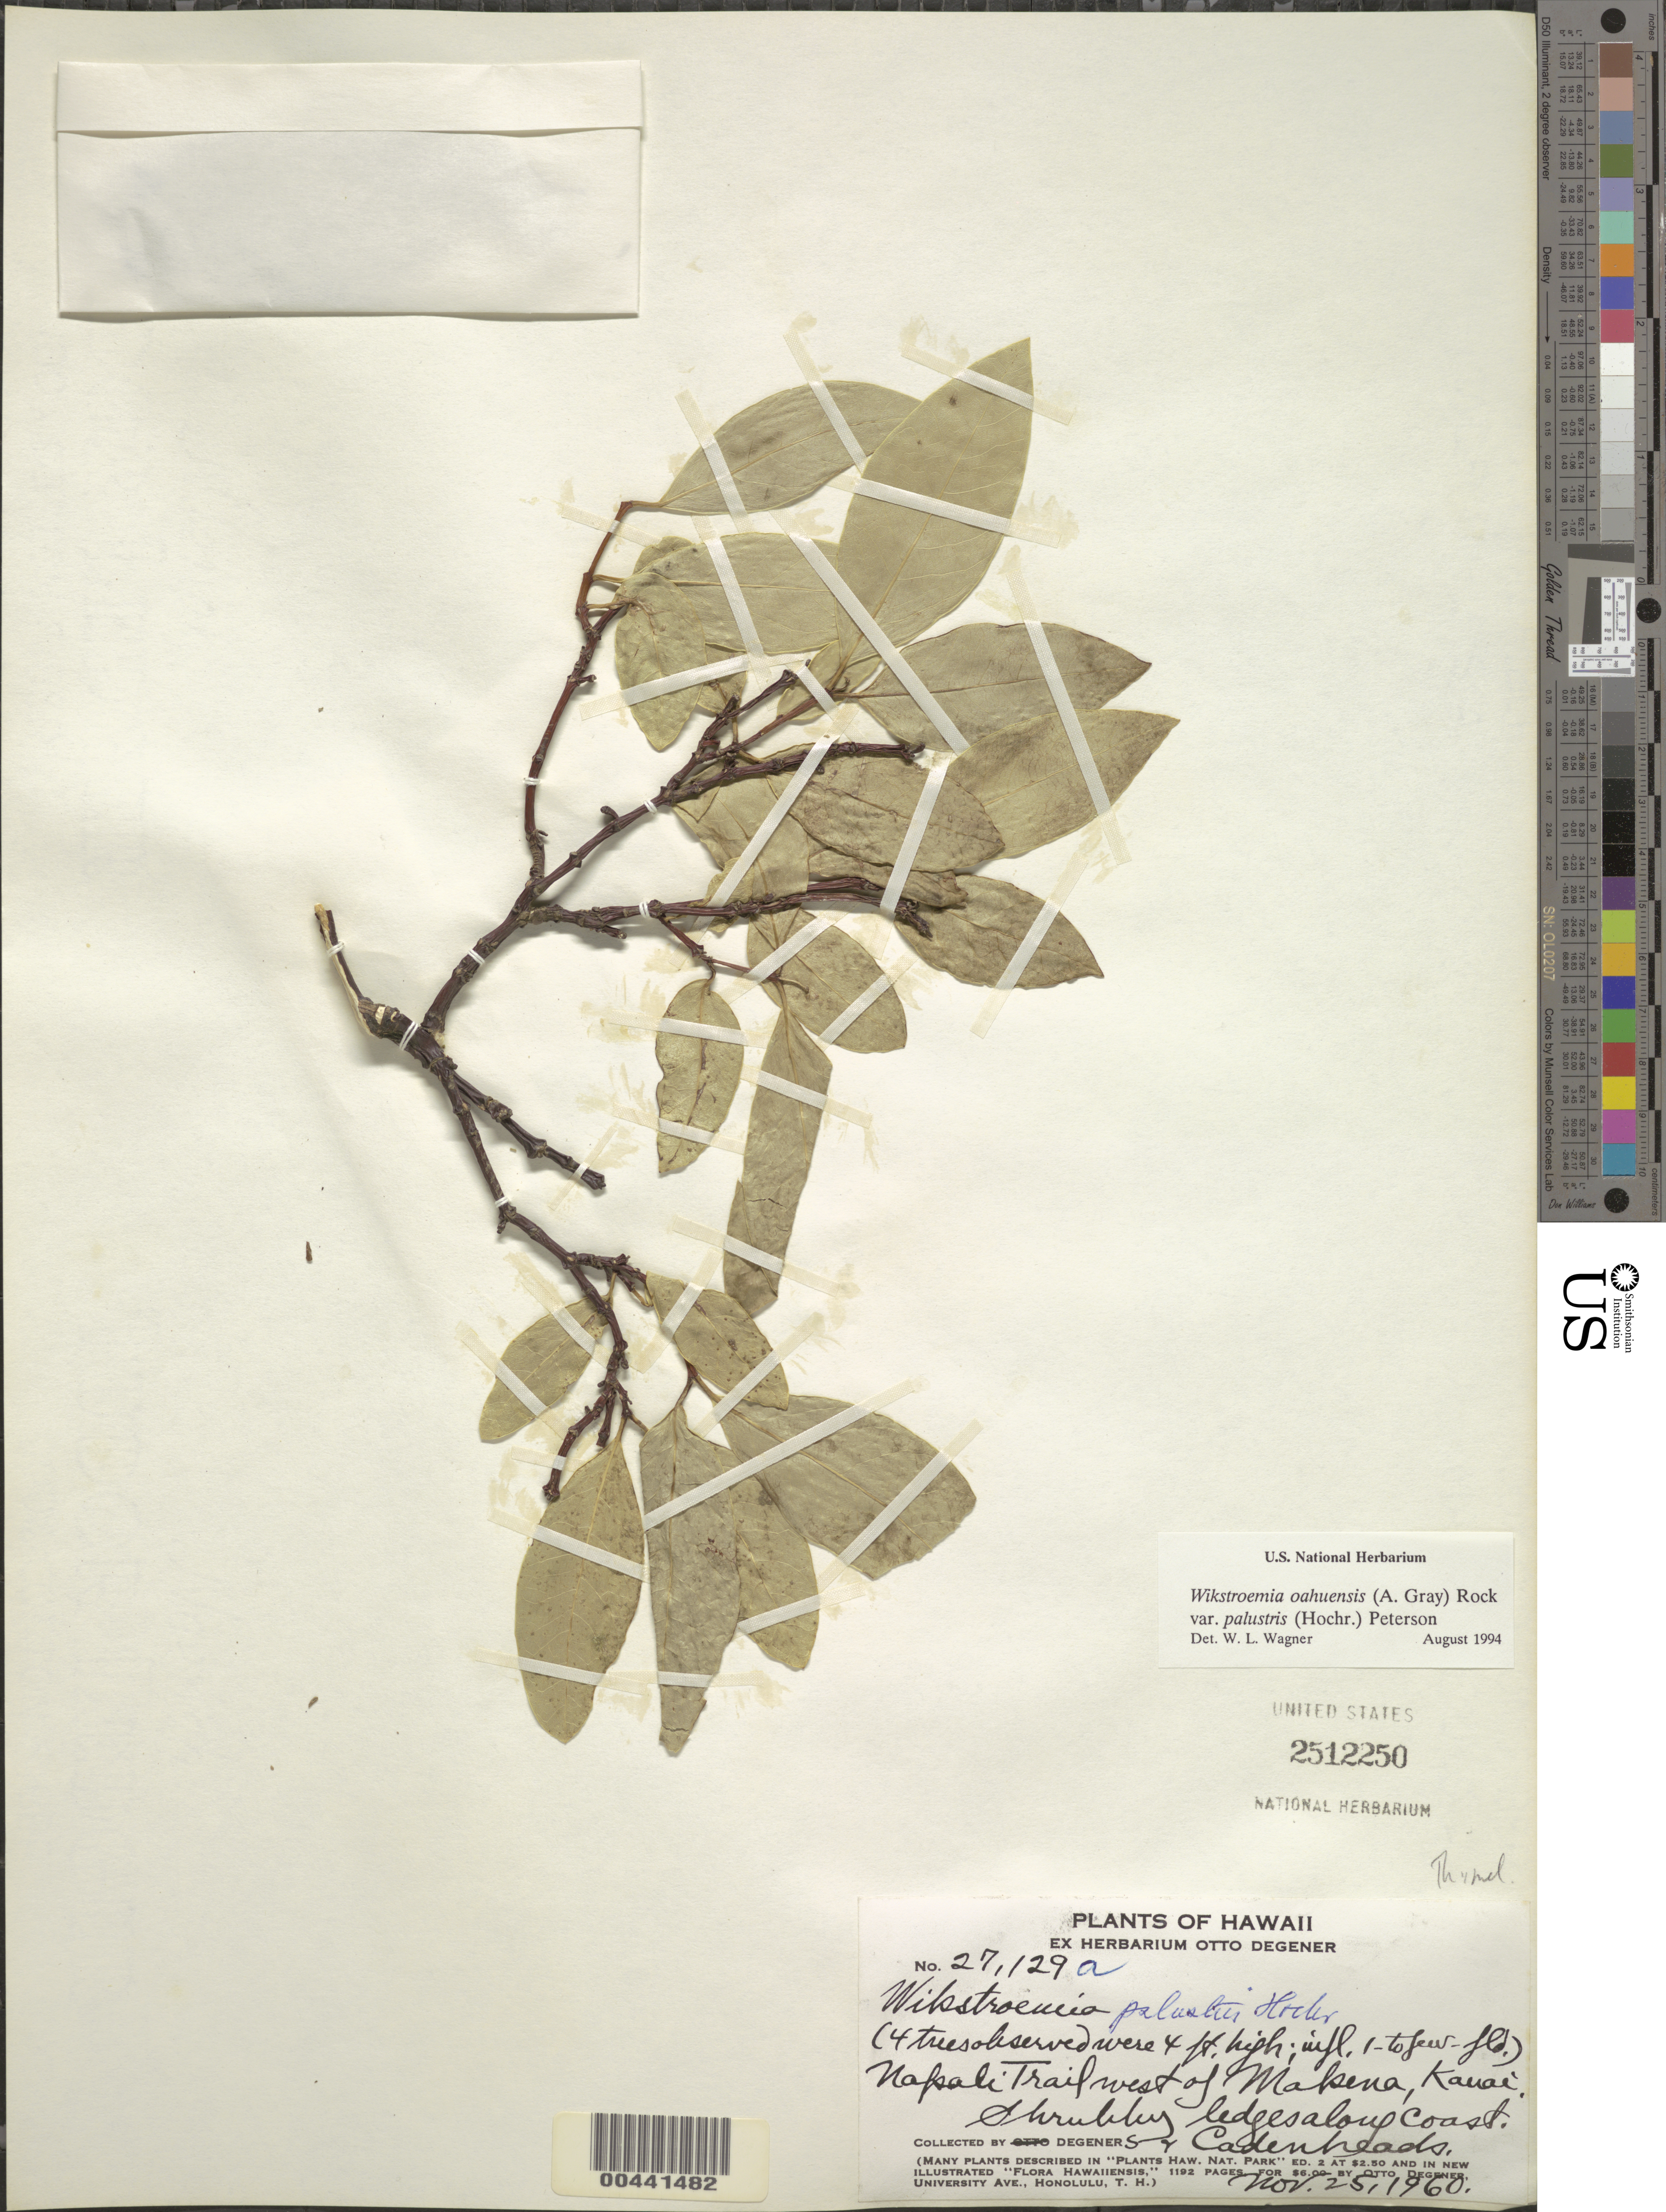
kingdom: Plantae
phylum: Tracheophyta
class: Magnoliopsida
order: Malvales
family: Thymelaeaceae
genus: Wikstroemia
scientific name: Wikstroemia oahuensis var. palustris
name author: (Hochr.) B. Peterson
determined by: Wagner, W. L., (BOT), Smithsonian Institution - National Museum of Natural History (UNITED STATES)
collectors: O. Degener, I. Degener & Cadenheads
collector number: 27129a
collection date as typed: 25 Nov 1960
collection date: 1960-11-25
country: United States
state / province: Hawaii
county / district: Kauai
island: Kaua'i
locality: Napali Trail W of Makena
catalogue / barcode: US 2512250